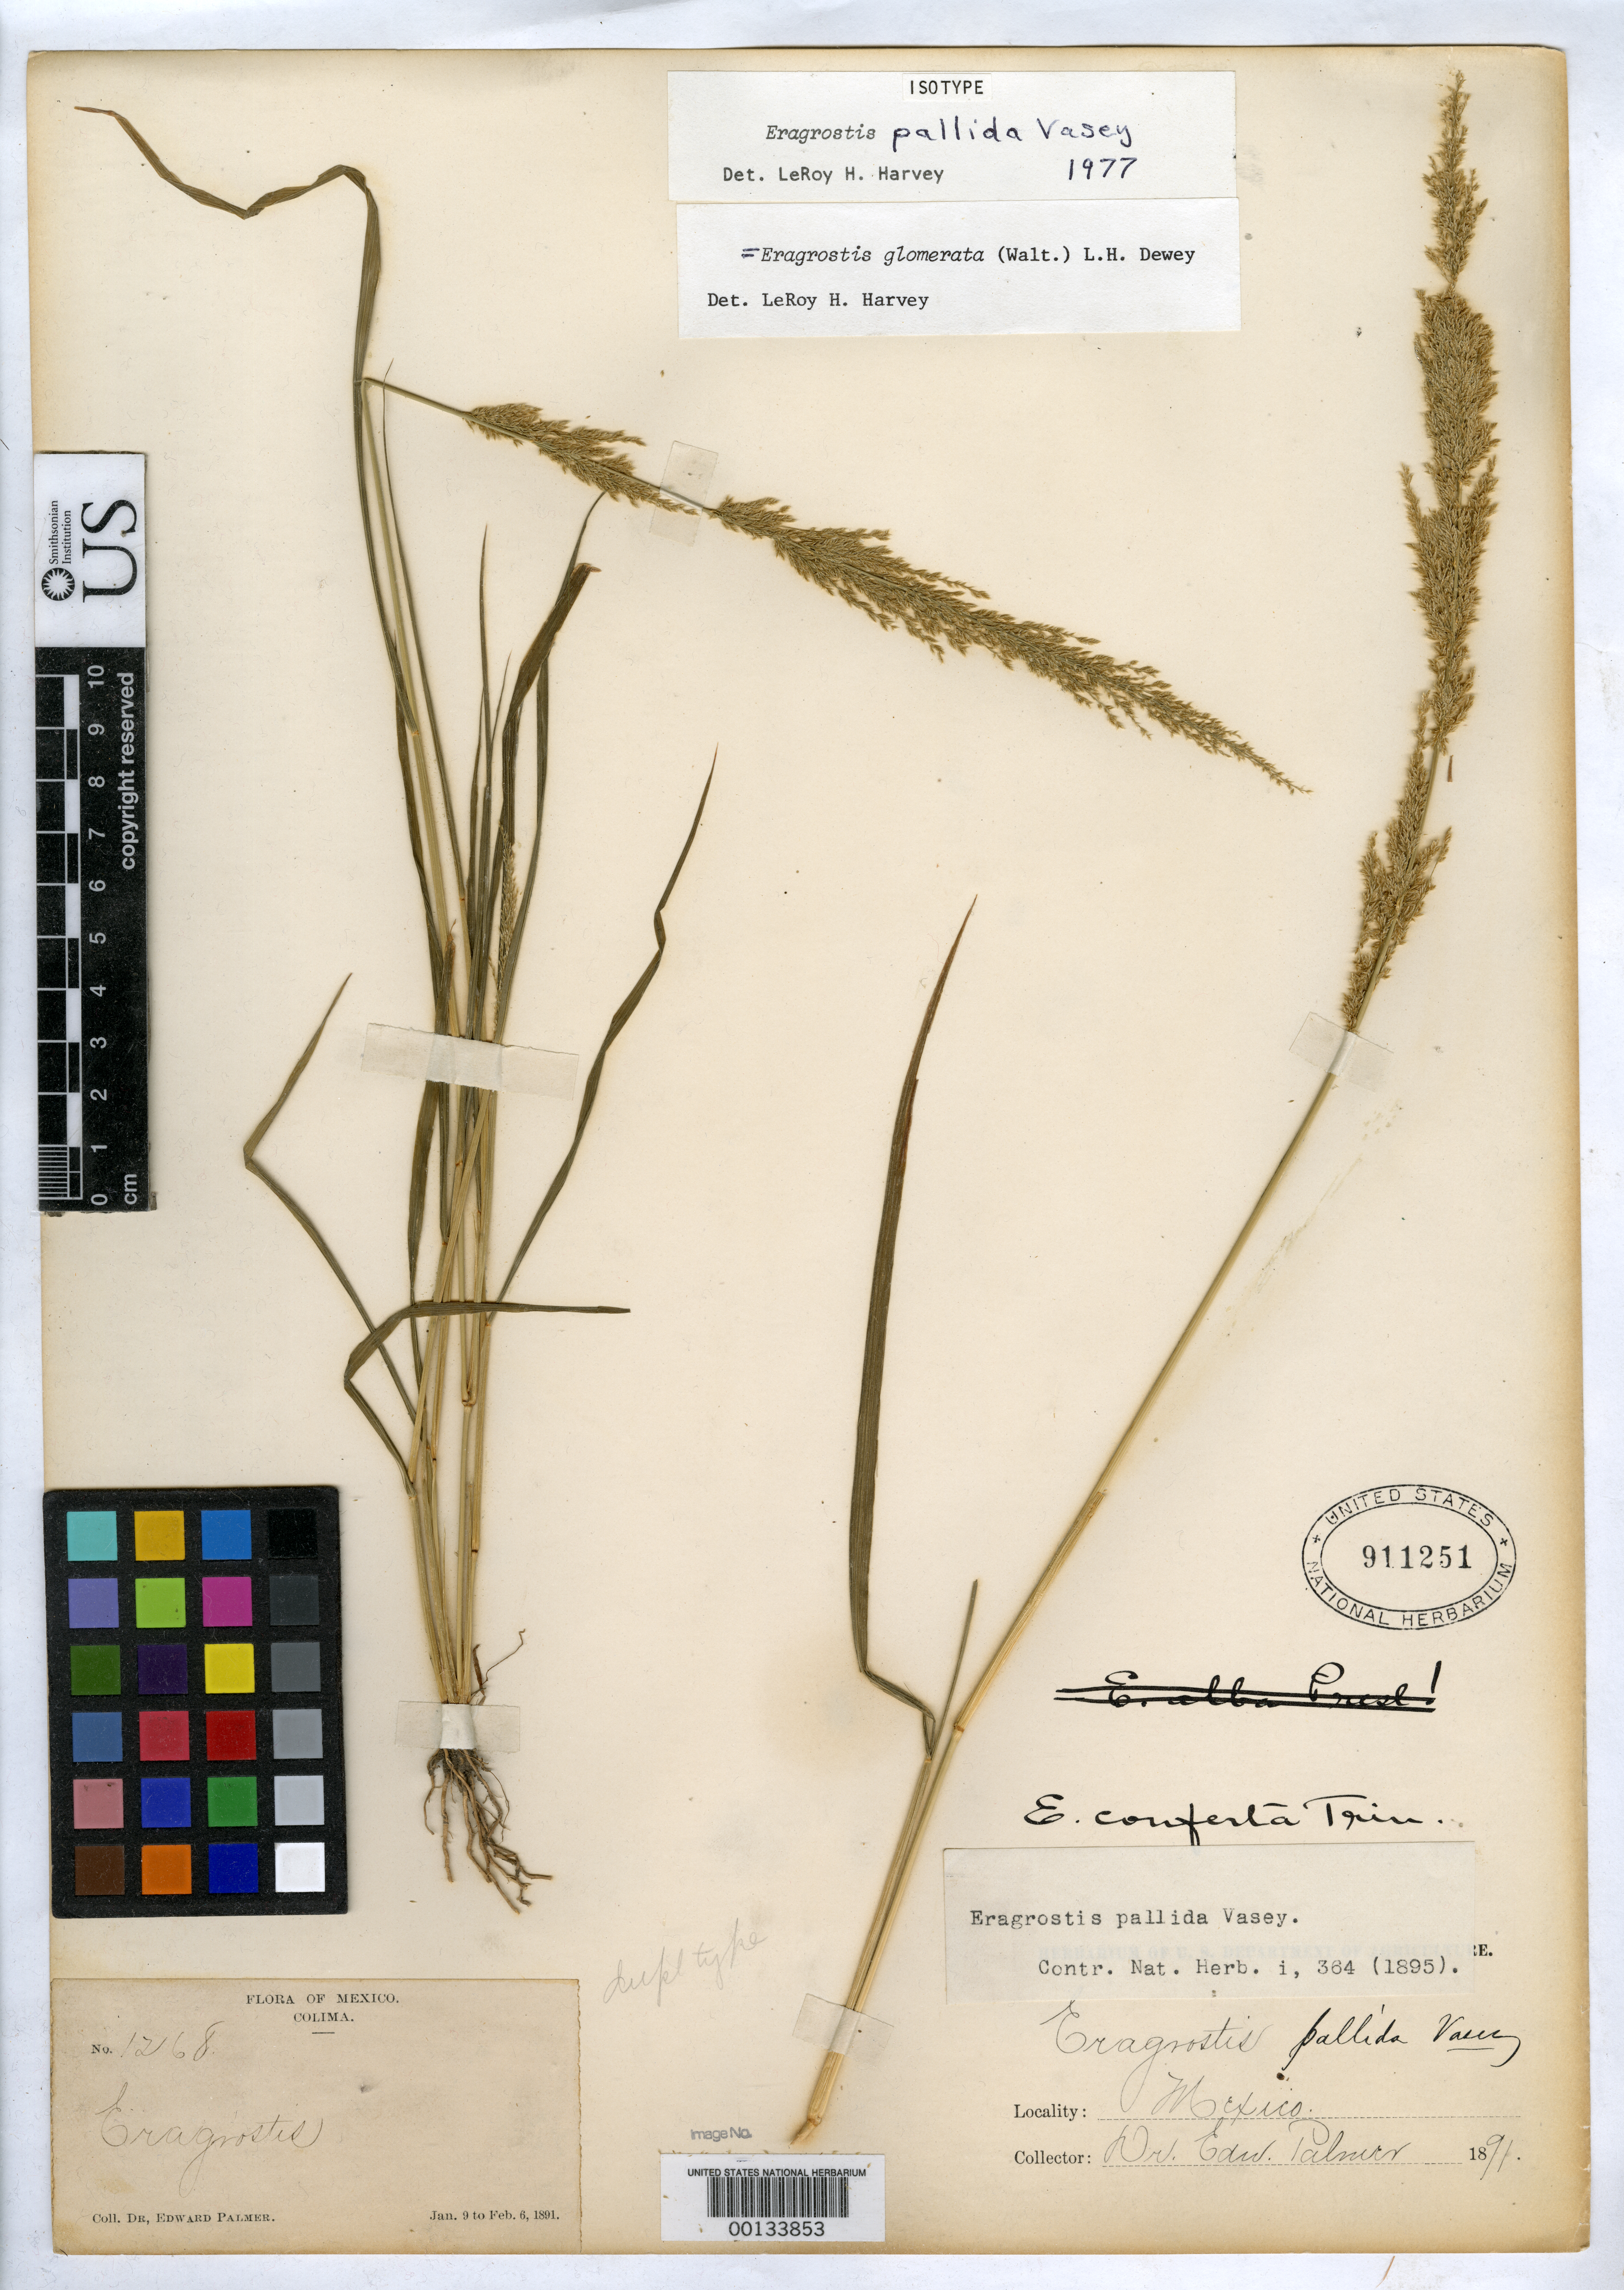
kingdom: Plantae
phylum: Tracheophyta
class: Liliopsida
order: Poales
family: Poaceae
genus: Eragrostis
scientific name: Eragrostis pallida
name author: Vasey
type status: Isotype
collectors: E. Palmer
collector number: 1268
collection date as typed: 09 Jan 1891 to 06 Feb 1891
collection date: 1891-01-09/1891-02-06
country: Mexico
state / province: Colima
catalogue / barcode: US 911251